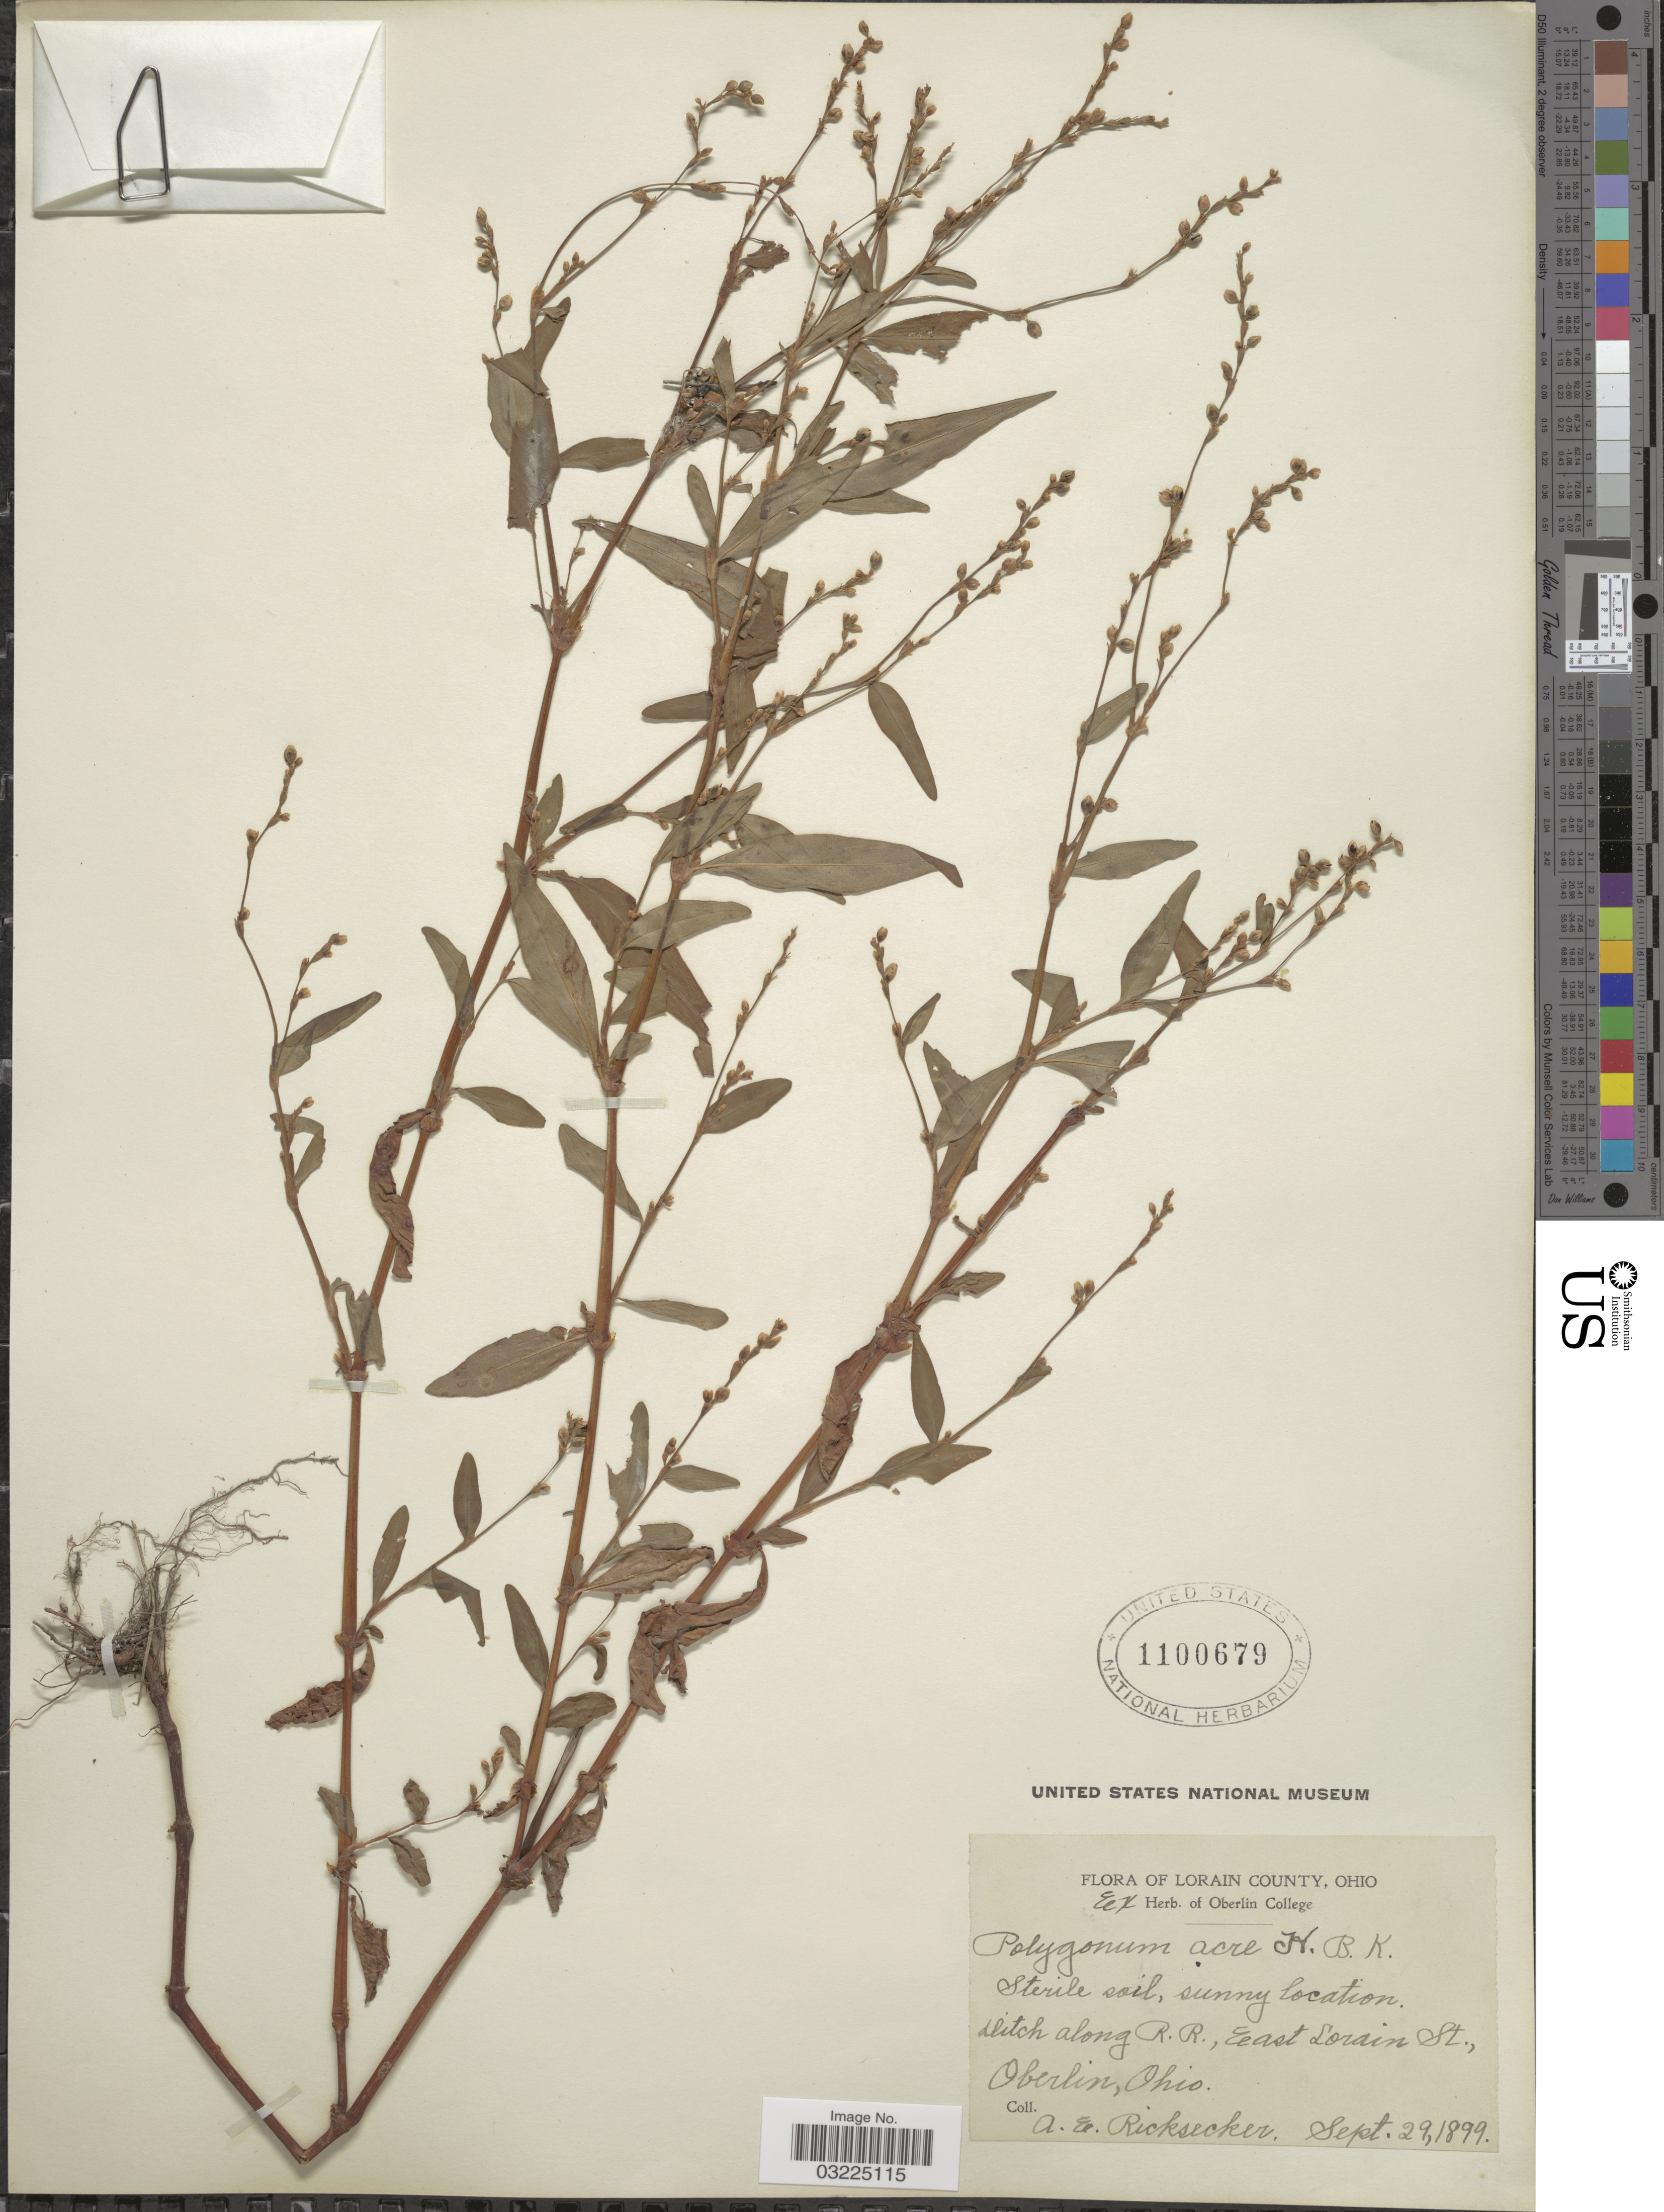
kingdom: Plantae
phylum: Tracheophyta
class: Magnoliopsida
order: Caryophyllales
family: Polygonaceae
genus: Persicaria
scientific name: Persicaria punctata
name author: (Elliott) Small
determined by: Atha, D. E.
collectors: A. E. Ricksecker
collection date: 1899-09-29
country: United States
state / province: Ohio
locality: Lorain County, Ditch along R.R., East Lorain St., Oberlin.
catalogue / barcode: US 1100679